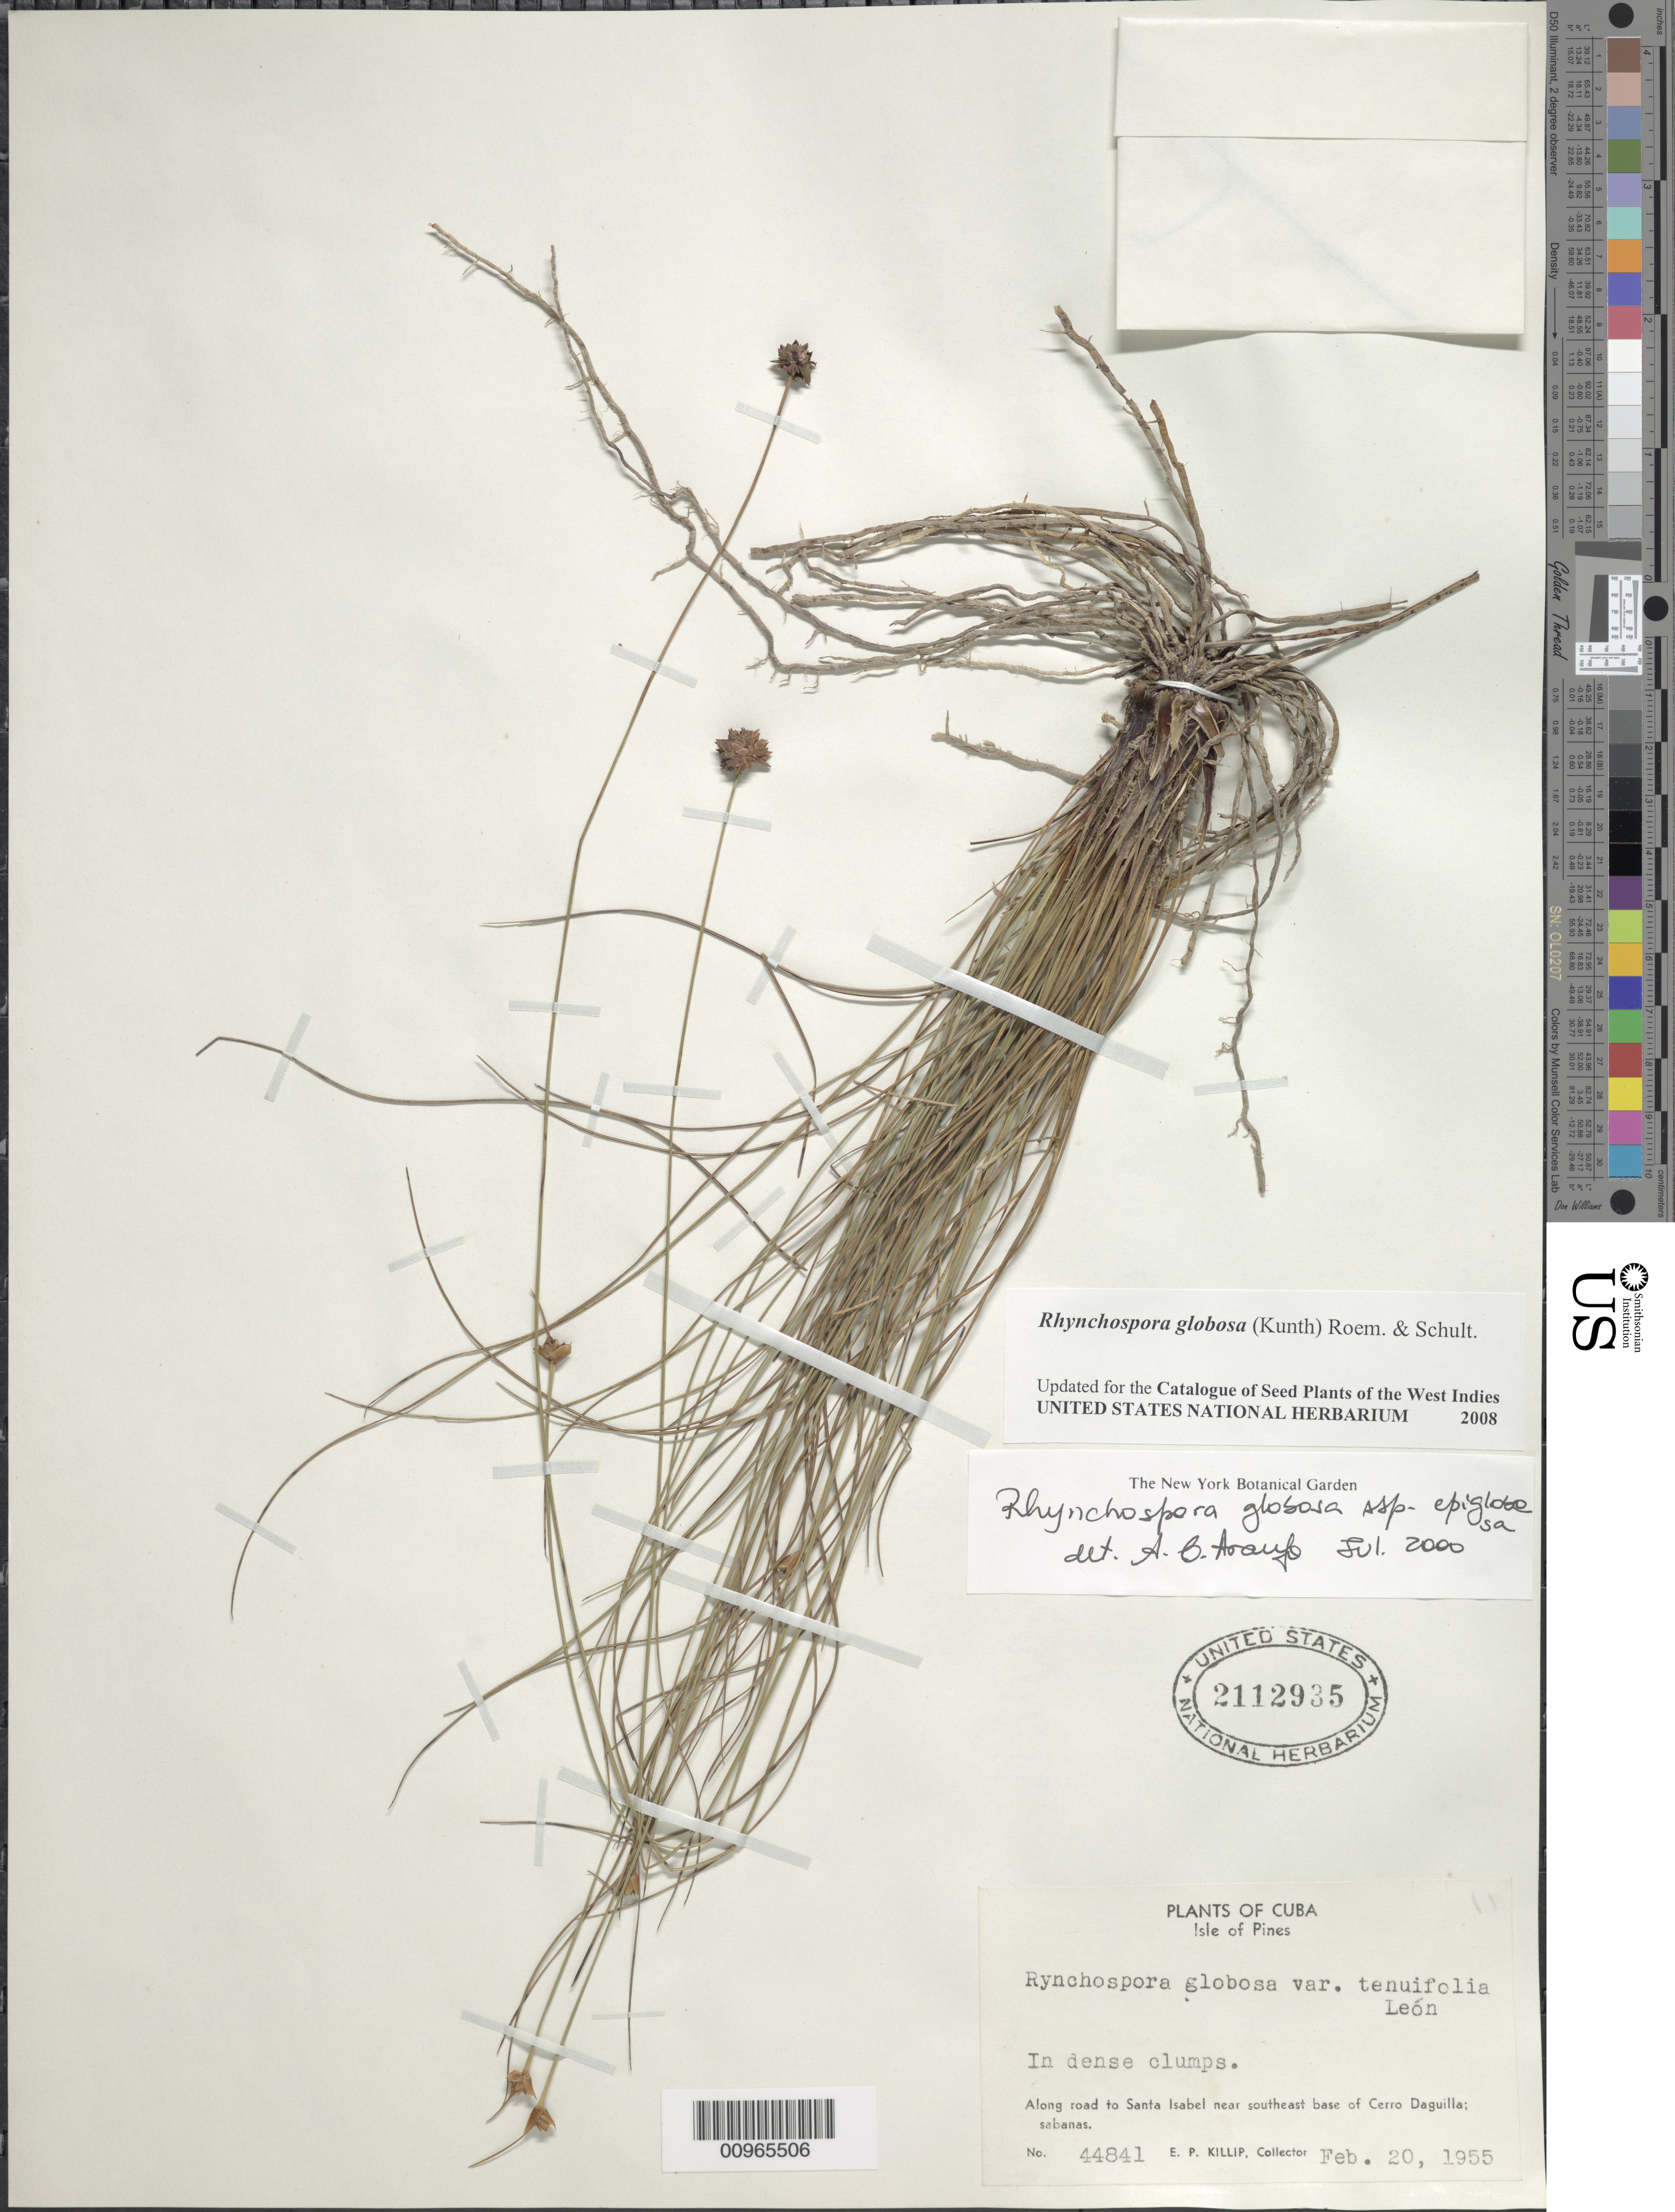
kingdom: Plantae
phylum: Tracheophyta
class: Liliopsida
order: Poales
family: Cyperaceae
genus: Rhynchospora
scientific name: Rhynchospora globosa var. tenuifolia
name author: León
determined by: Strong, M. T., (US), Smithsonian Institution - National Museum of Natural History (UNITED STATES)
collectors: E. P. Killip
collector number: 44841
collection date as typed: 20 Feb 1955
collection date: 1955-02-20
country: Cuba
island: Isla de la Juventud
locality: Isle of Pines, Along road to Santa Isabel near southeast base of Cerre Daguilla, sabanas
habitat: Sabanas along roads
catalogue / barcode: US 2112935